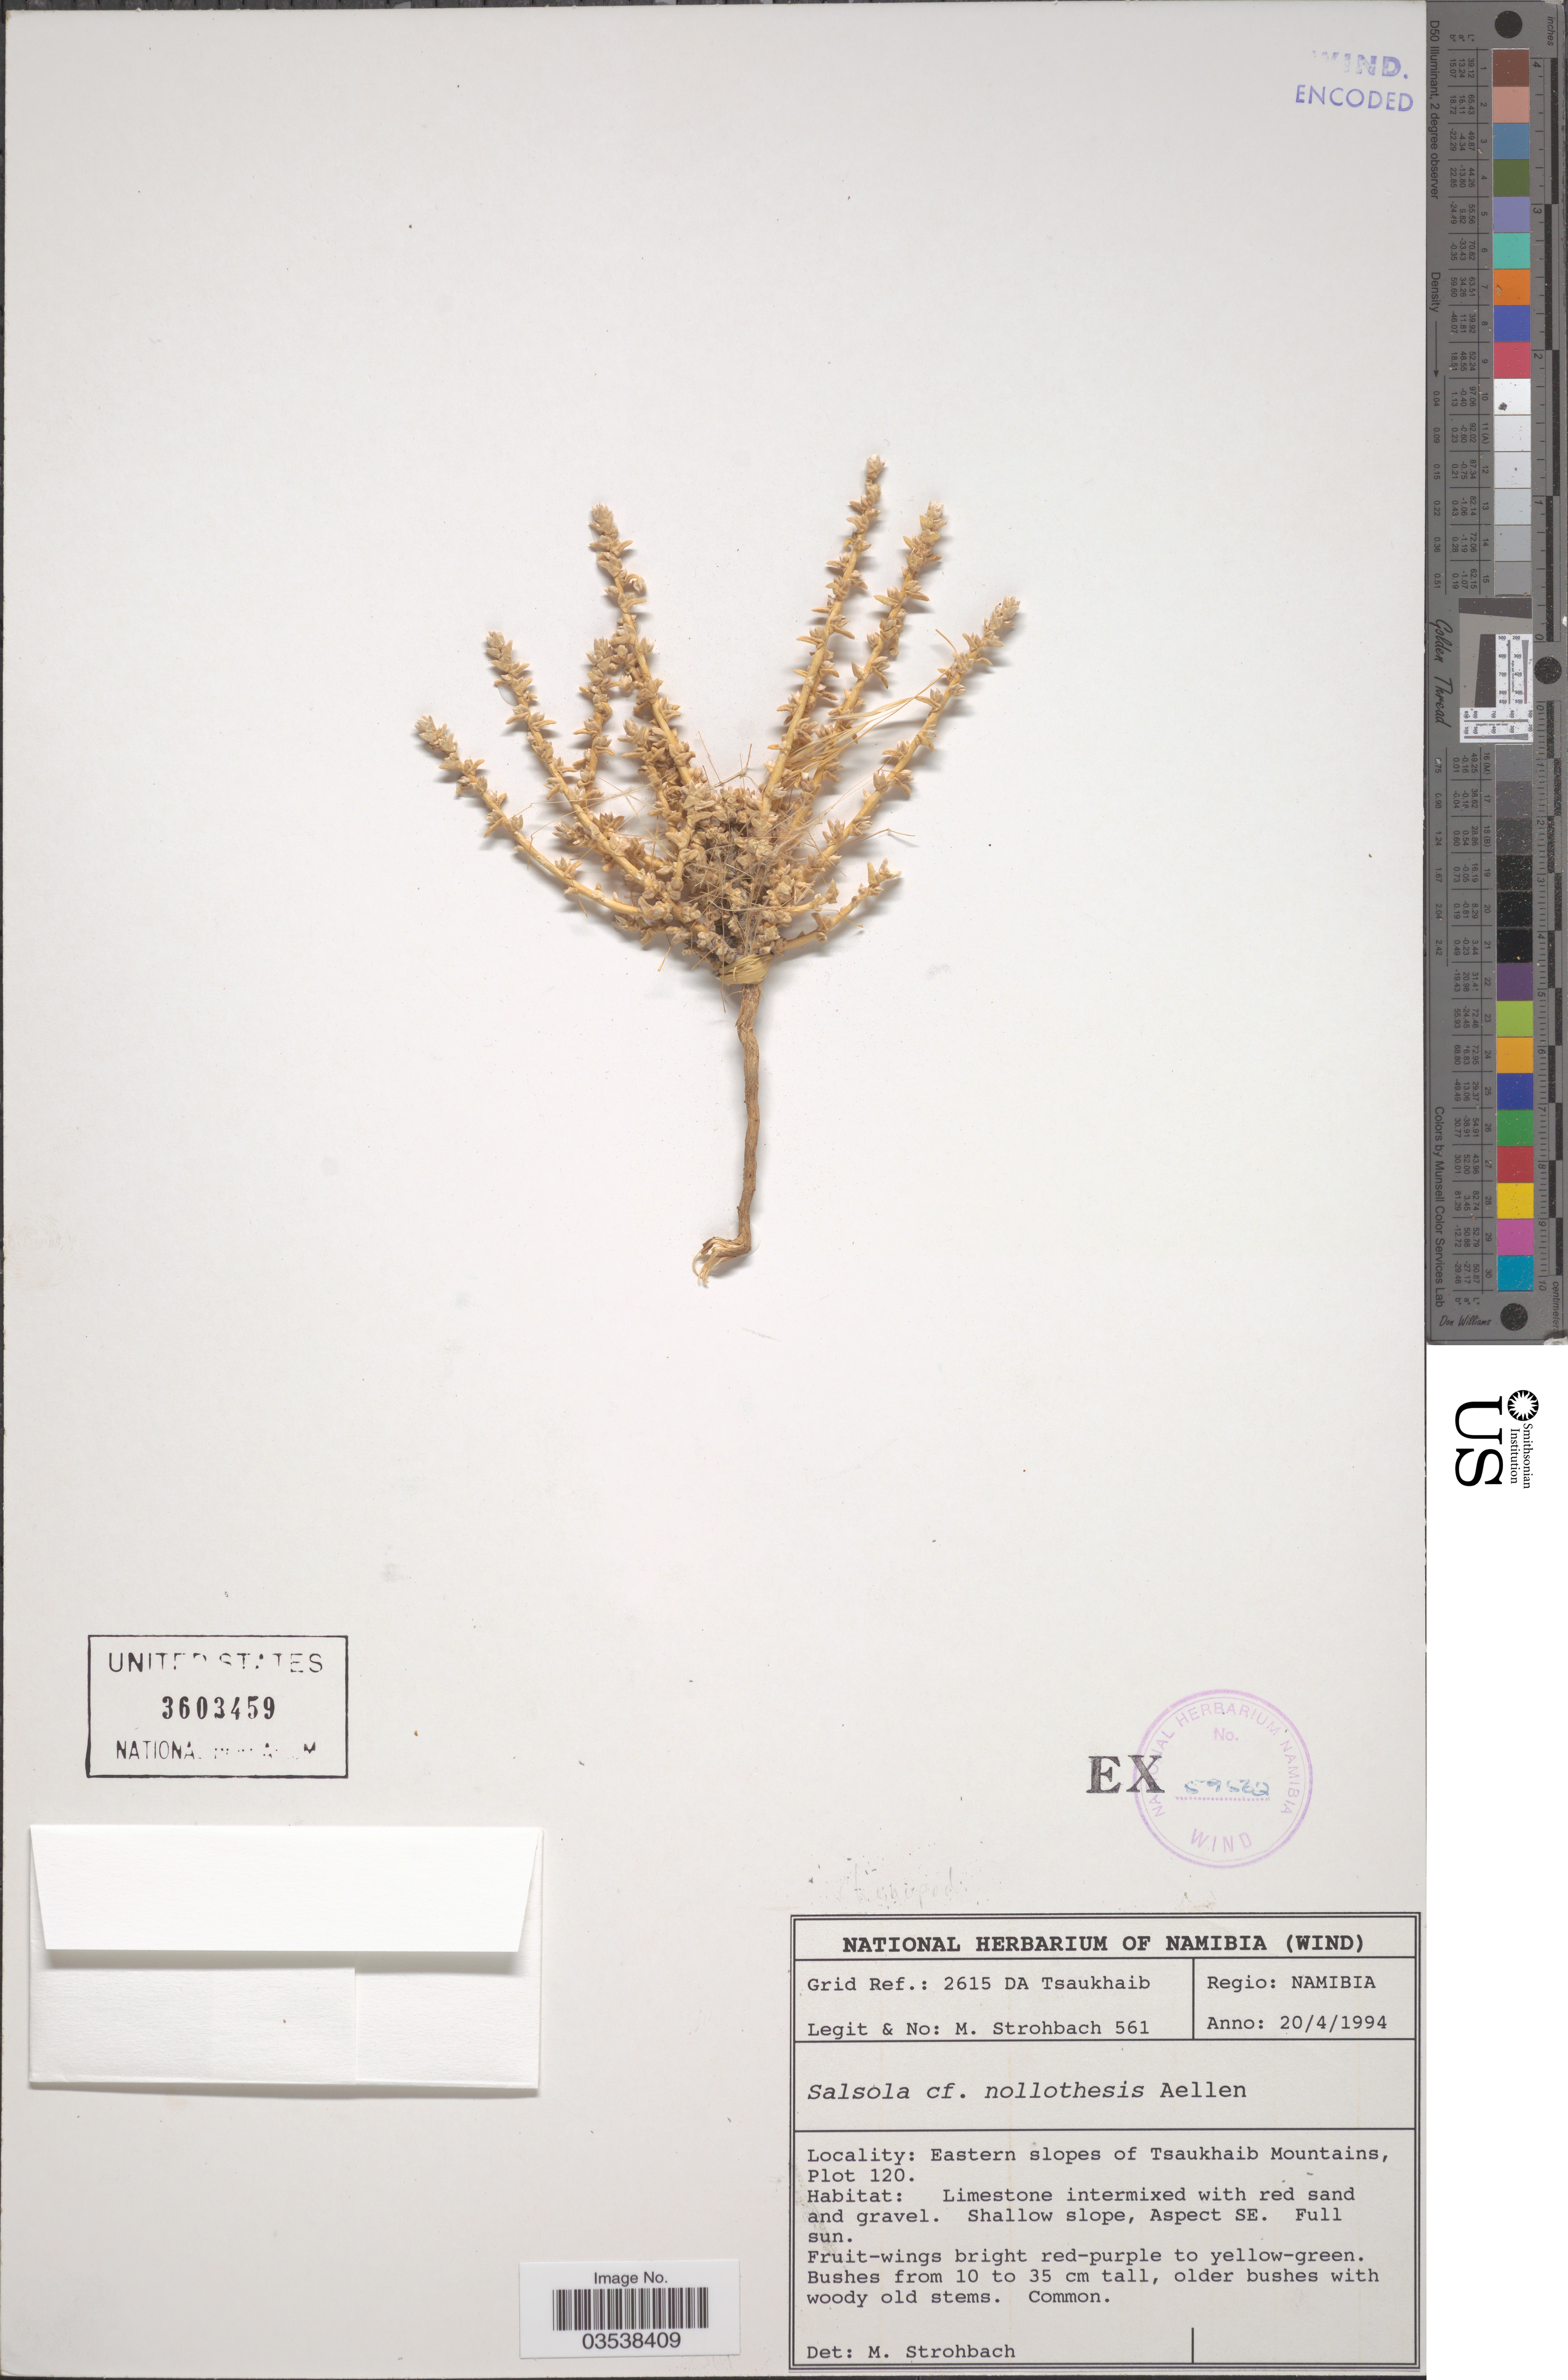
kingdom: Plantae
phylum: Tracheophyta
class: Magnoliopsida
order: Caryophyllales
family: Amaranthaceae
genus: Salsola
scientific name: Salsola nollothensis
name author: Aellen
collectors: M. Strohbach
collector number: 561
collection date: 1994-04-20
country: Namibia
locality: Grid Ref.: 2615 DA Tsaukhaib. Regio: Namibia. Eastern slopes of Tsaukhaib Mountains, Plot 120.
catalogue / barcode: US 3603459